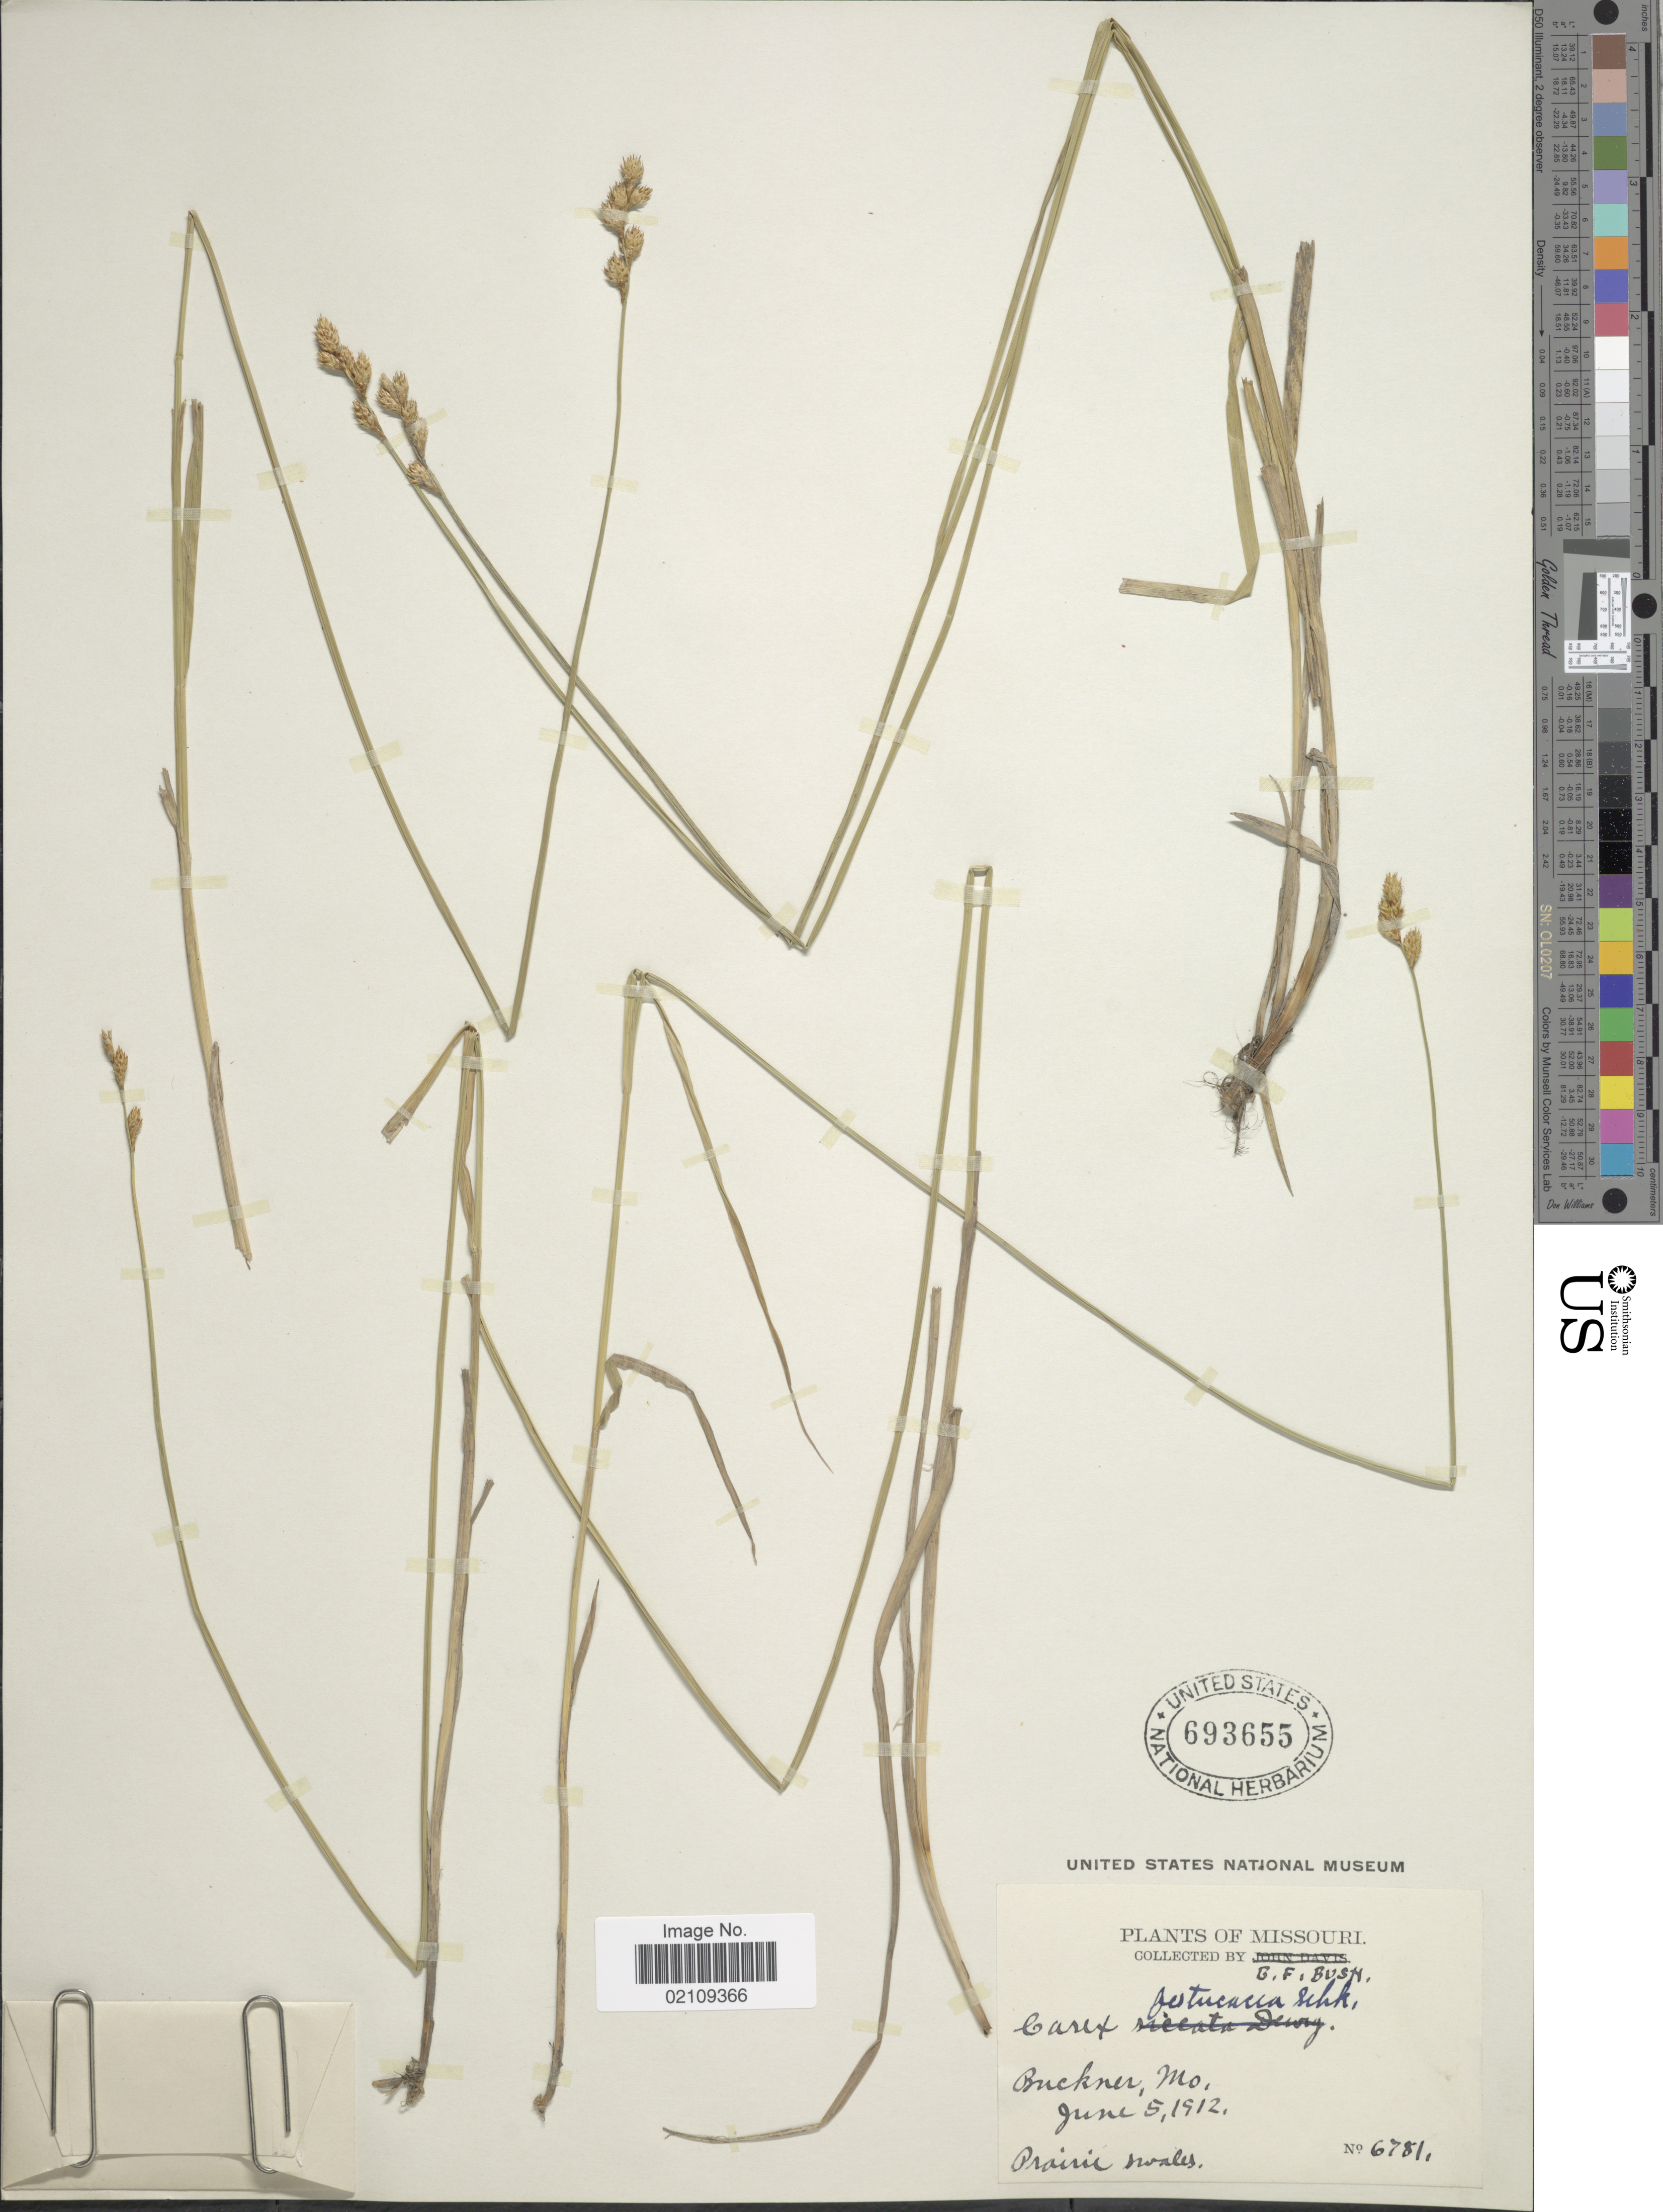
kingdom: Plantae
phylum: Tracheophyta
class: Liliopsida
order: Poales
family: Cyperaceae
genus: Carex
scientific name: Carex festucacea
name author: Willd.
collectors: B. F. Bush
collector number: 6781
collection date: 1912-06-05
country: United States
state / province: Missouri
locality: Buckner, Prairie swales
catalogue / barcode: US 693655